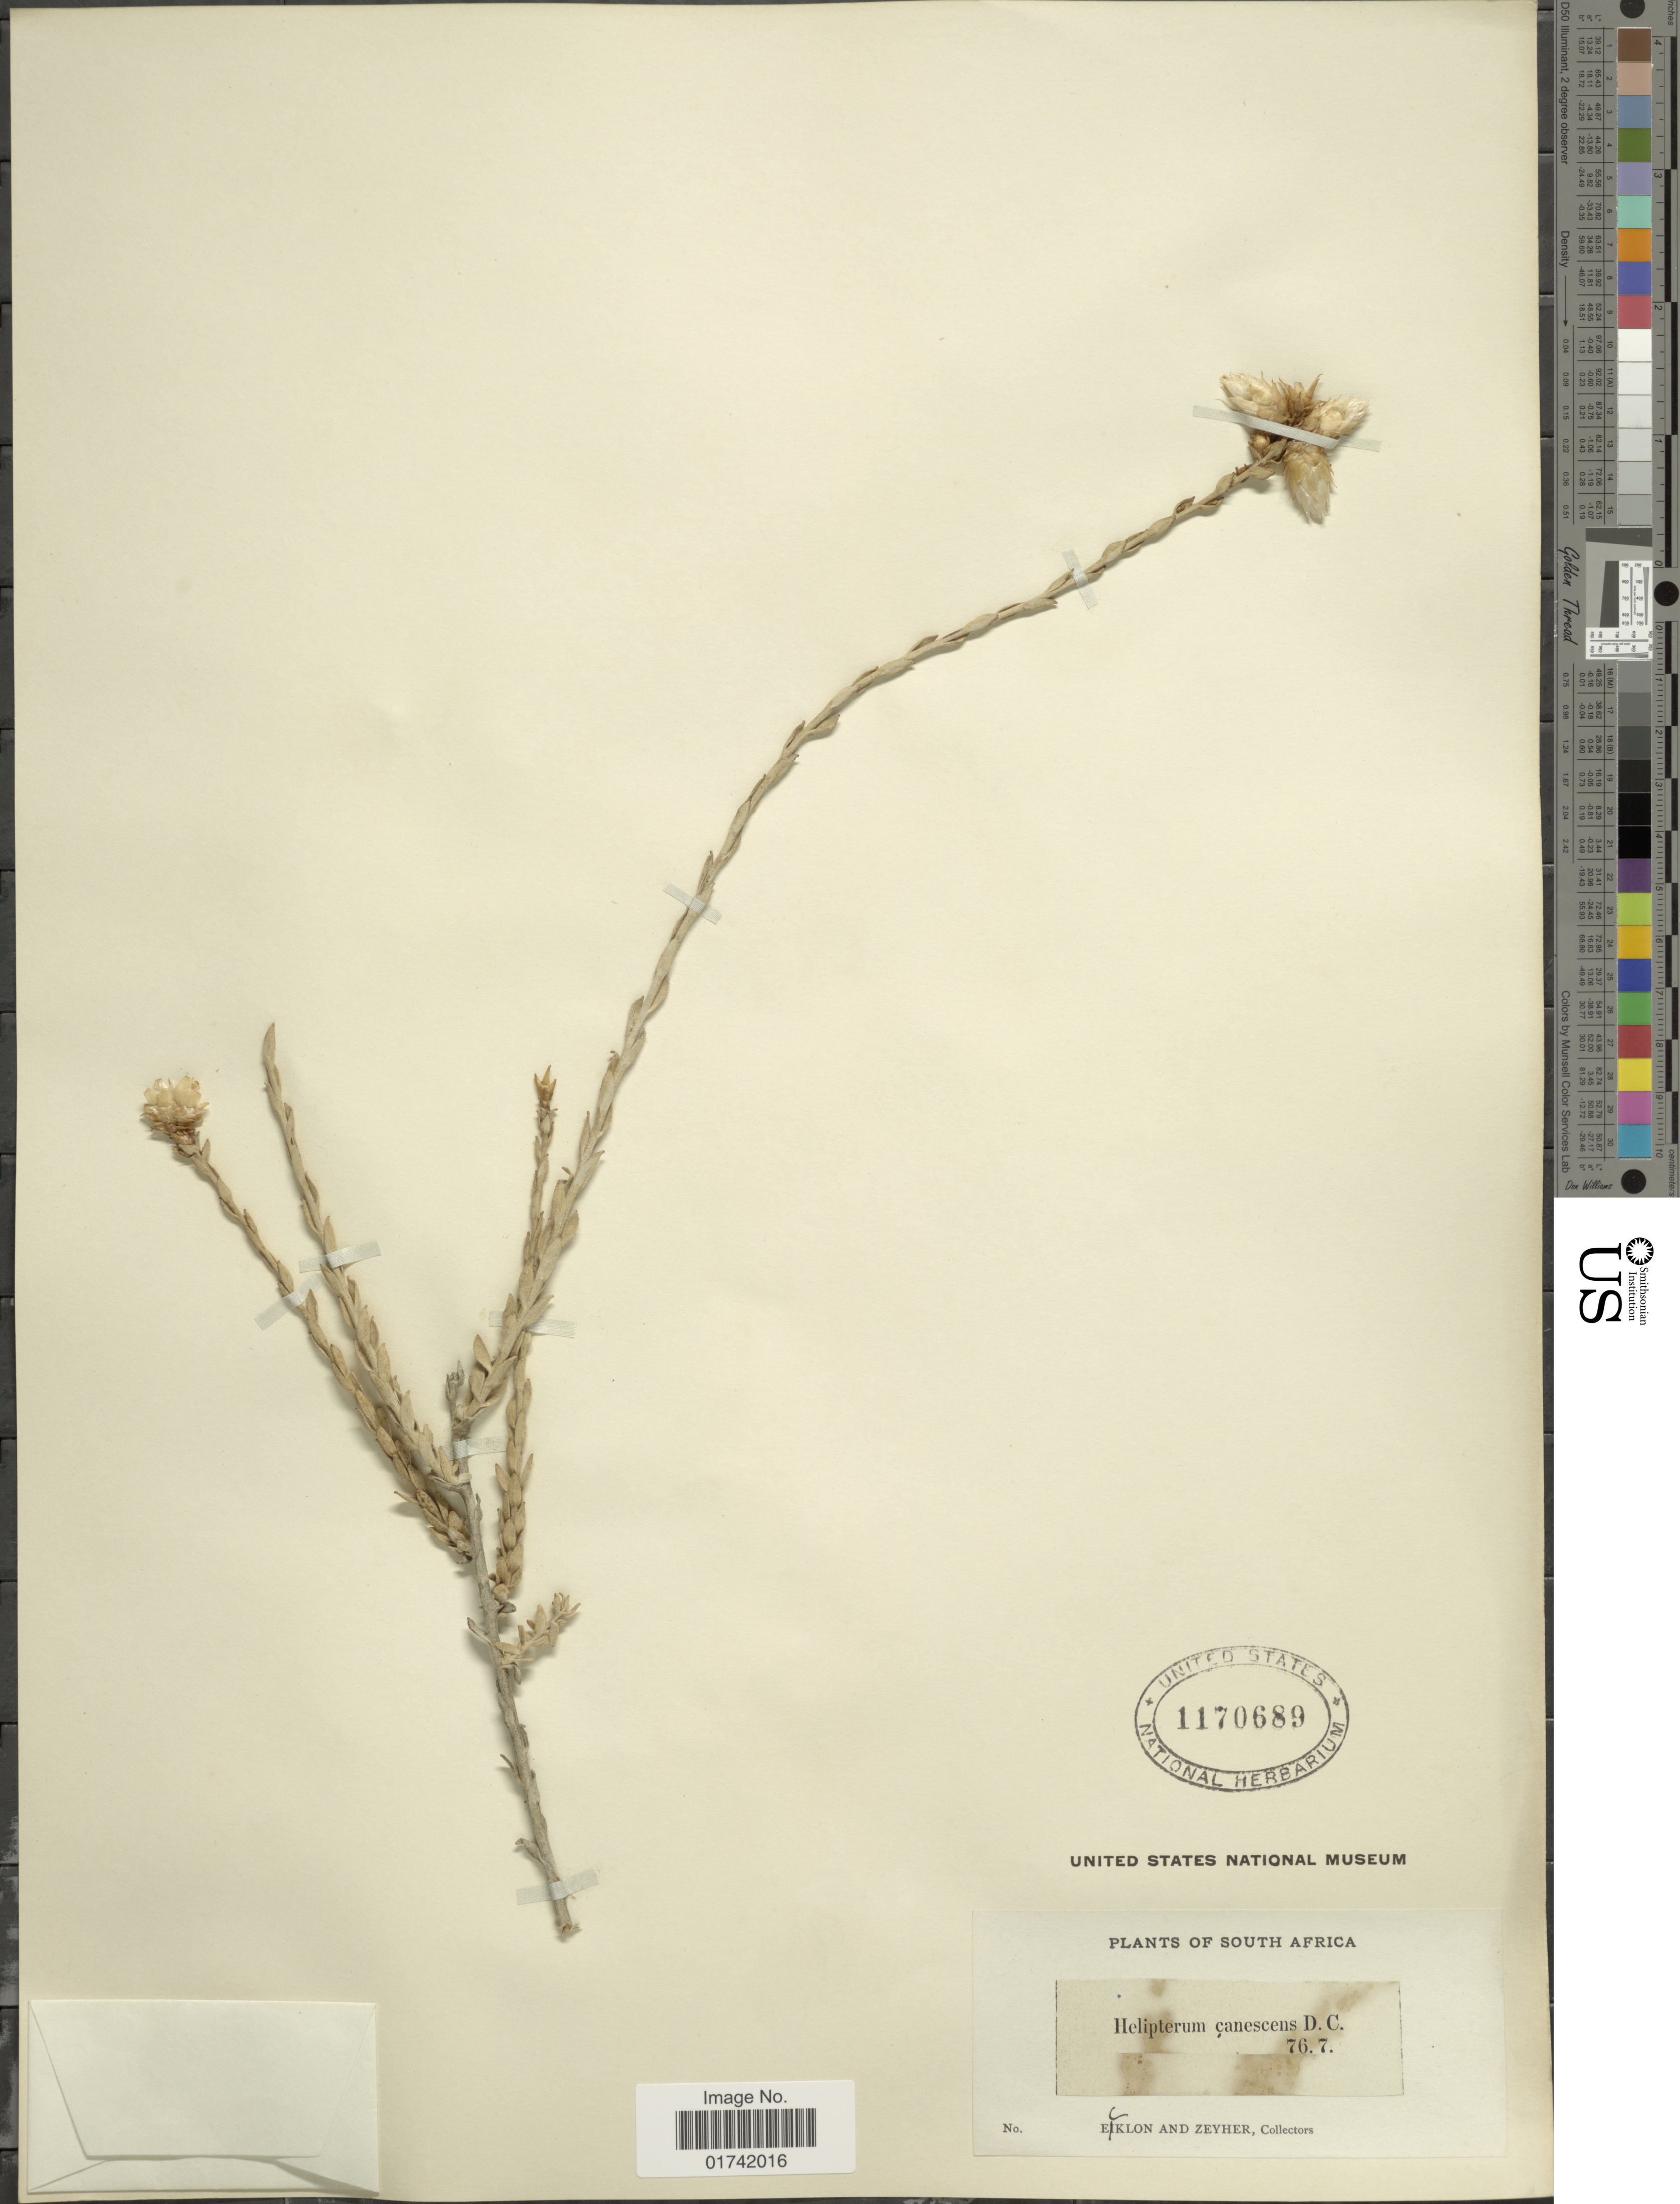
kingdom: Plantae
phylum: Tracheophyta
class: Magnoliopsida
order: Asterales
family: Asteraceae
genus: Helipterum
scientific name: Helipterum canescens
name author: DC.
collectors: -. Ecklon & -. Zeyher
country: South Africa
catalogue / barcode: US 1170689